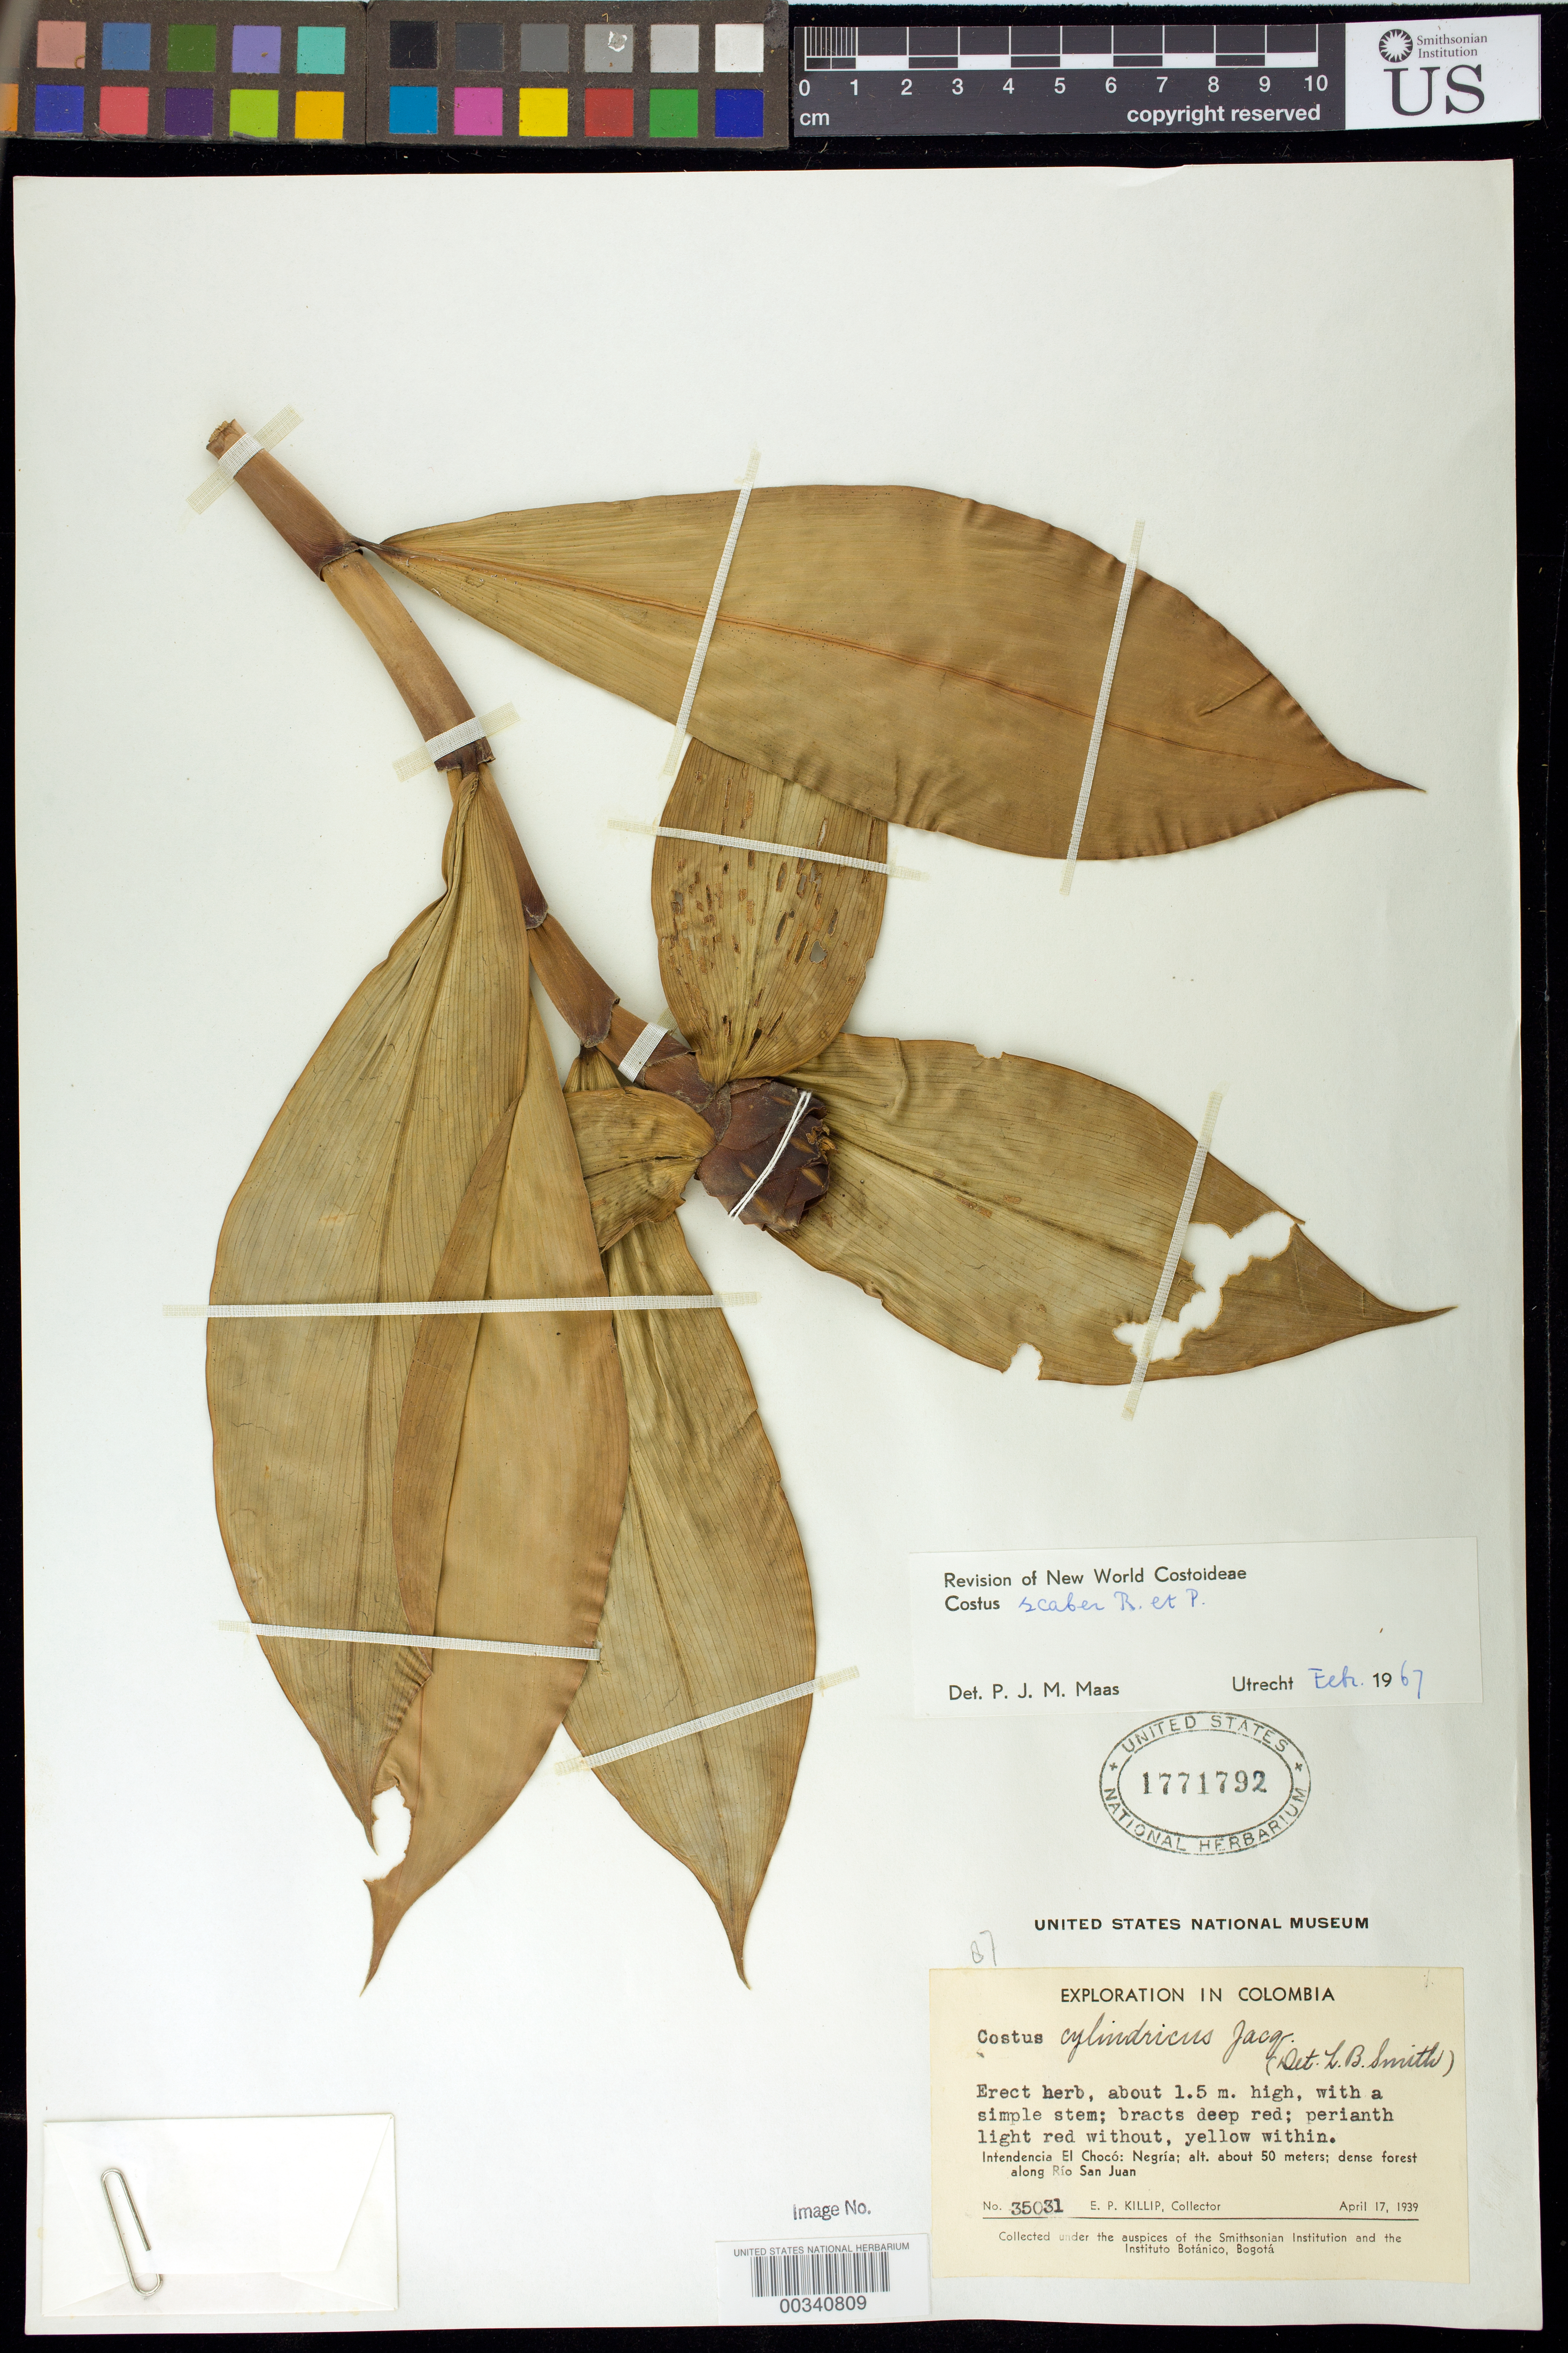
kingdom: Plantae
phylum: Tracheophyta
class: Liliopsida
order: Zingiberales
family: Costaceae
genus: Costus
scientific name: Costus scaber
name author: Ruiz & Pav.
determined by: Maas, Paul J. M.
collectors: E. P. Killip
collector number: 35031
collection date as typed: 17 Apr 1939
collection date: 1939-04-17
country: Colombia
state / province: Chocó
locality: Negria; dense forest along Rio San Juan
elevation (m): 50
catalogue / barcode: US 1771792